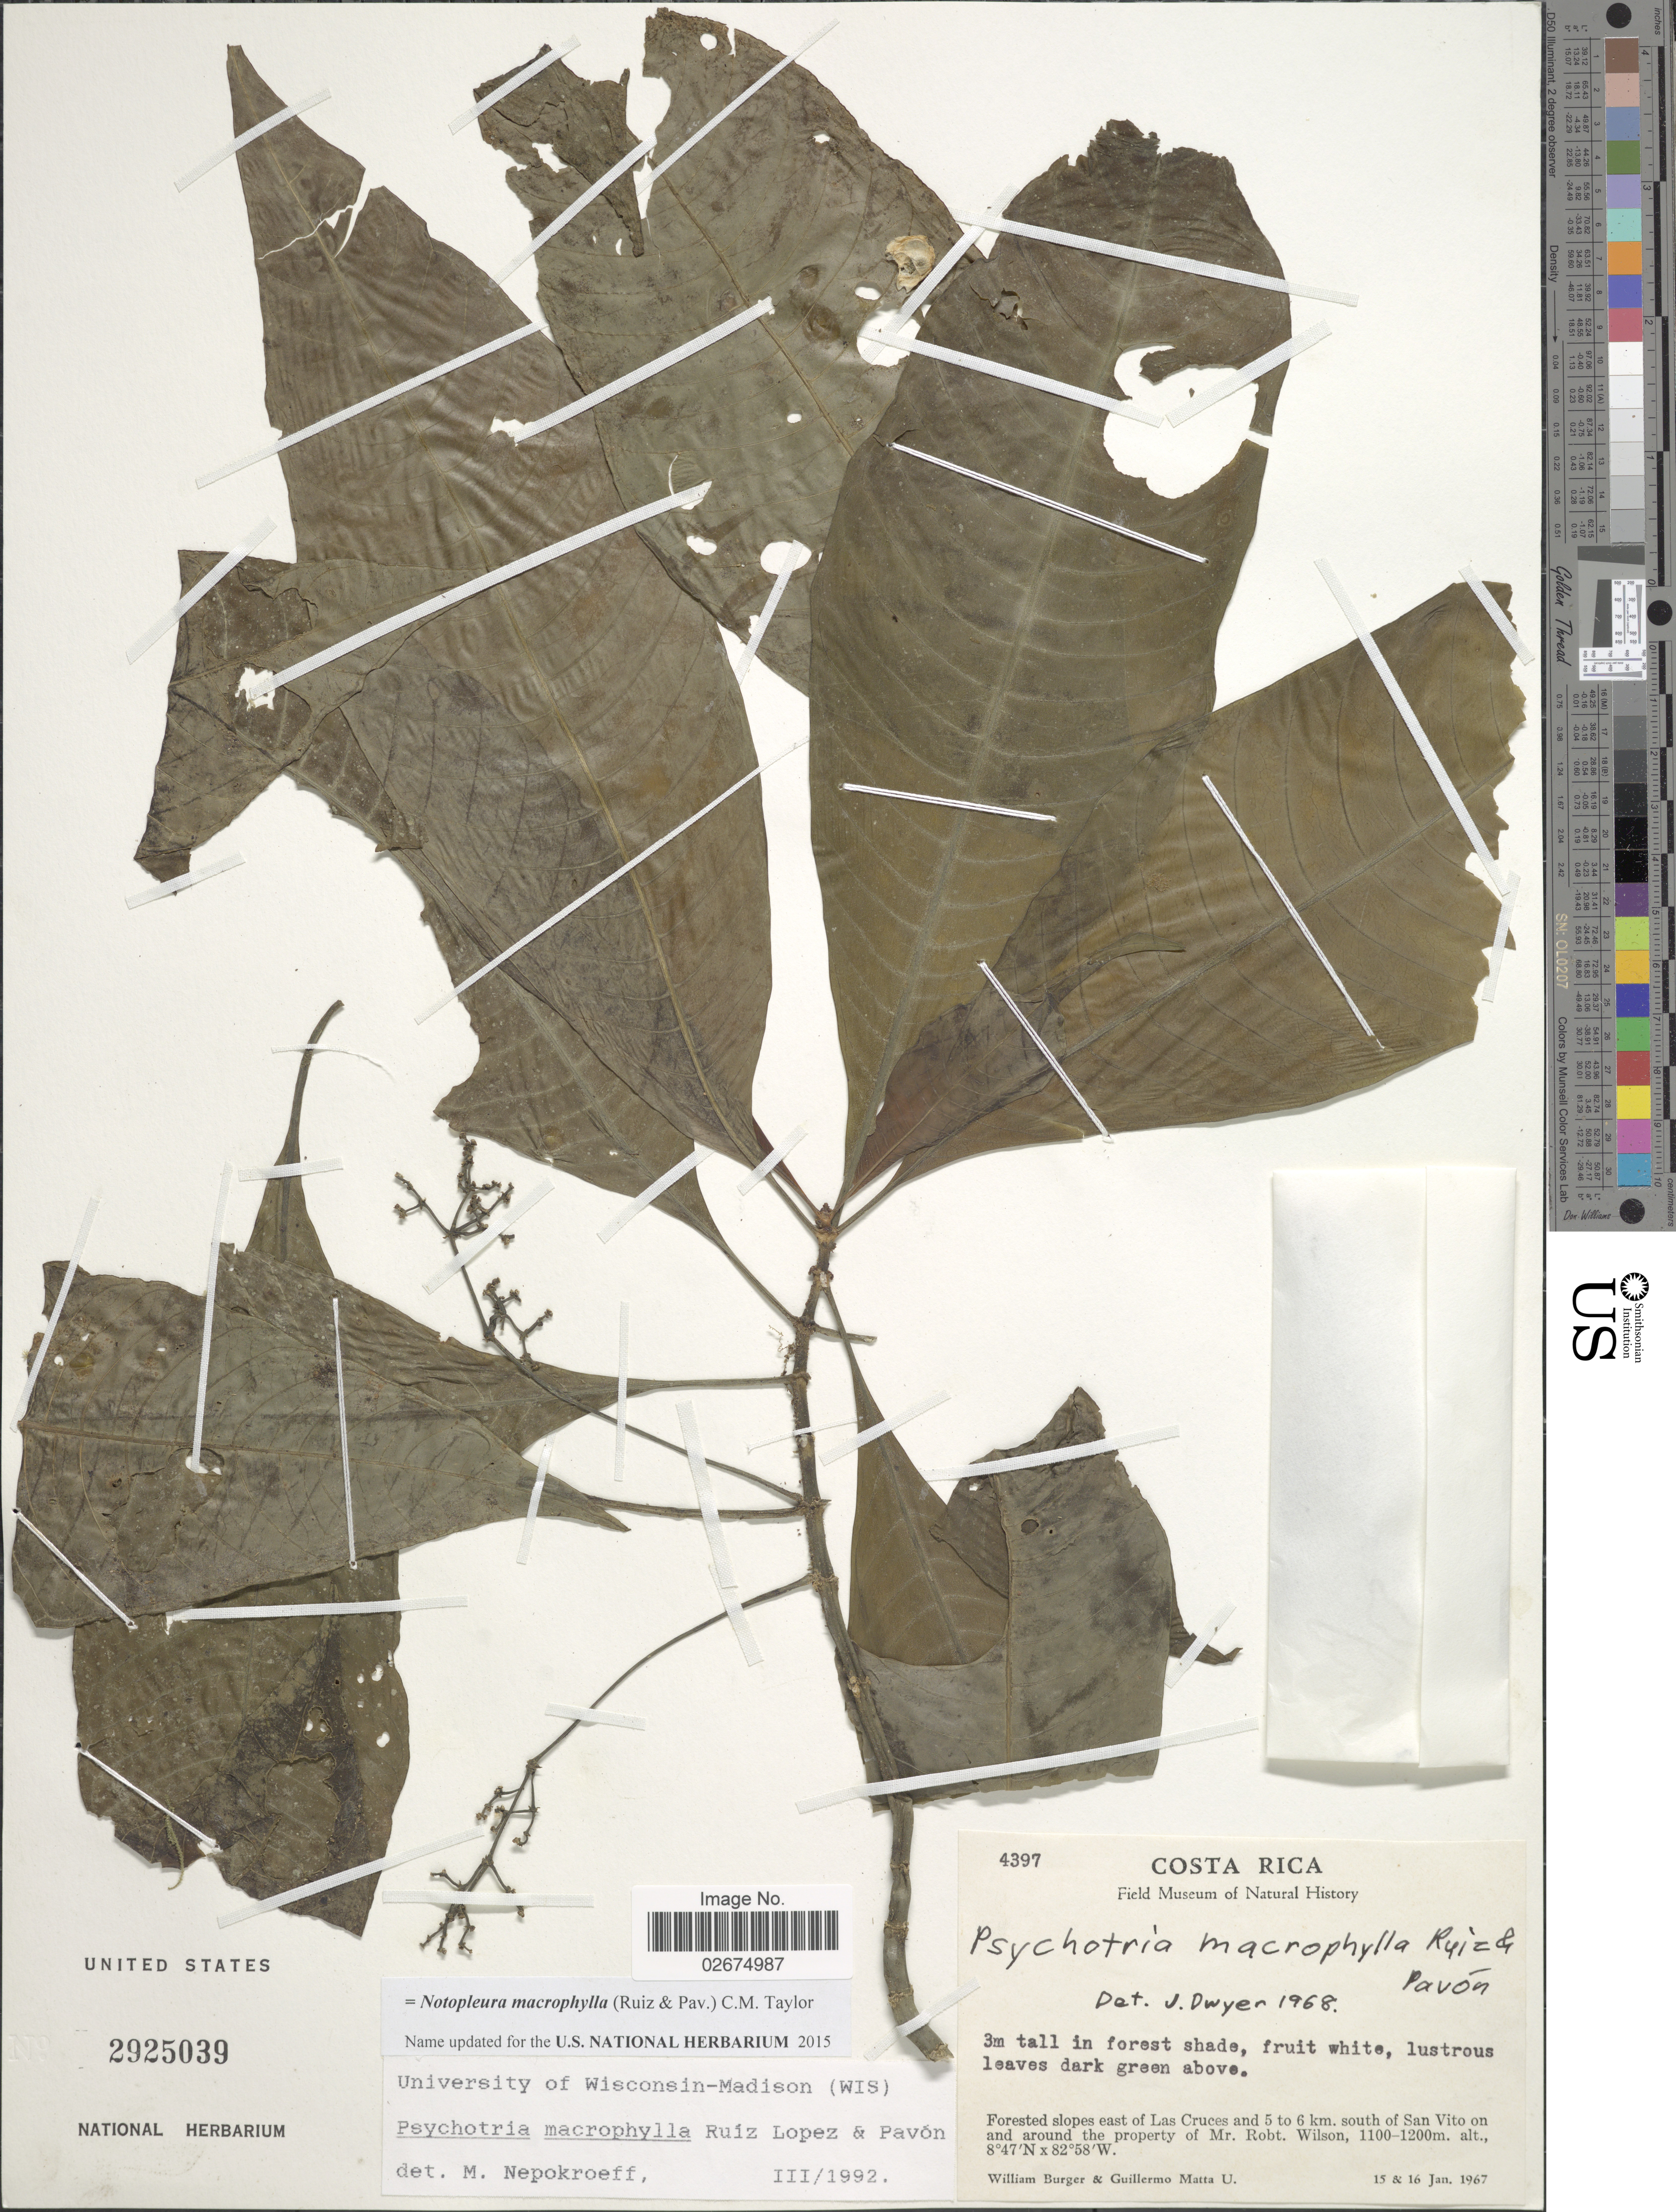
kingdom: Plantae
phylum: Tracheophyta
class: Magnoliopsida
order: Gentianales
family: Rubiaceae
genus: Notopleura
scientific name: Notopleura macrophylla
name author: (Ruiz & Pav.) C.M. Taylor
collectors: G. Matta U.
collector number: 4397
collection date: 1967-01-15/1967-01-16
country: Costa Rica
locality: East of Las Cruces and 5 to 6 km. south of San Vito on and around the property of Mr. Robt. Wilson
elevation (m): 1100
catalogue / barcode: US 2925039